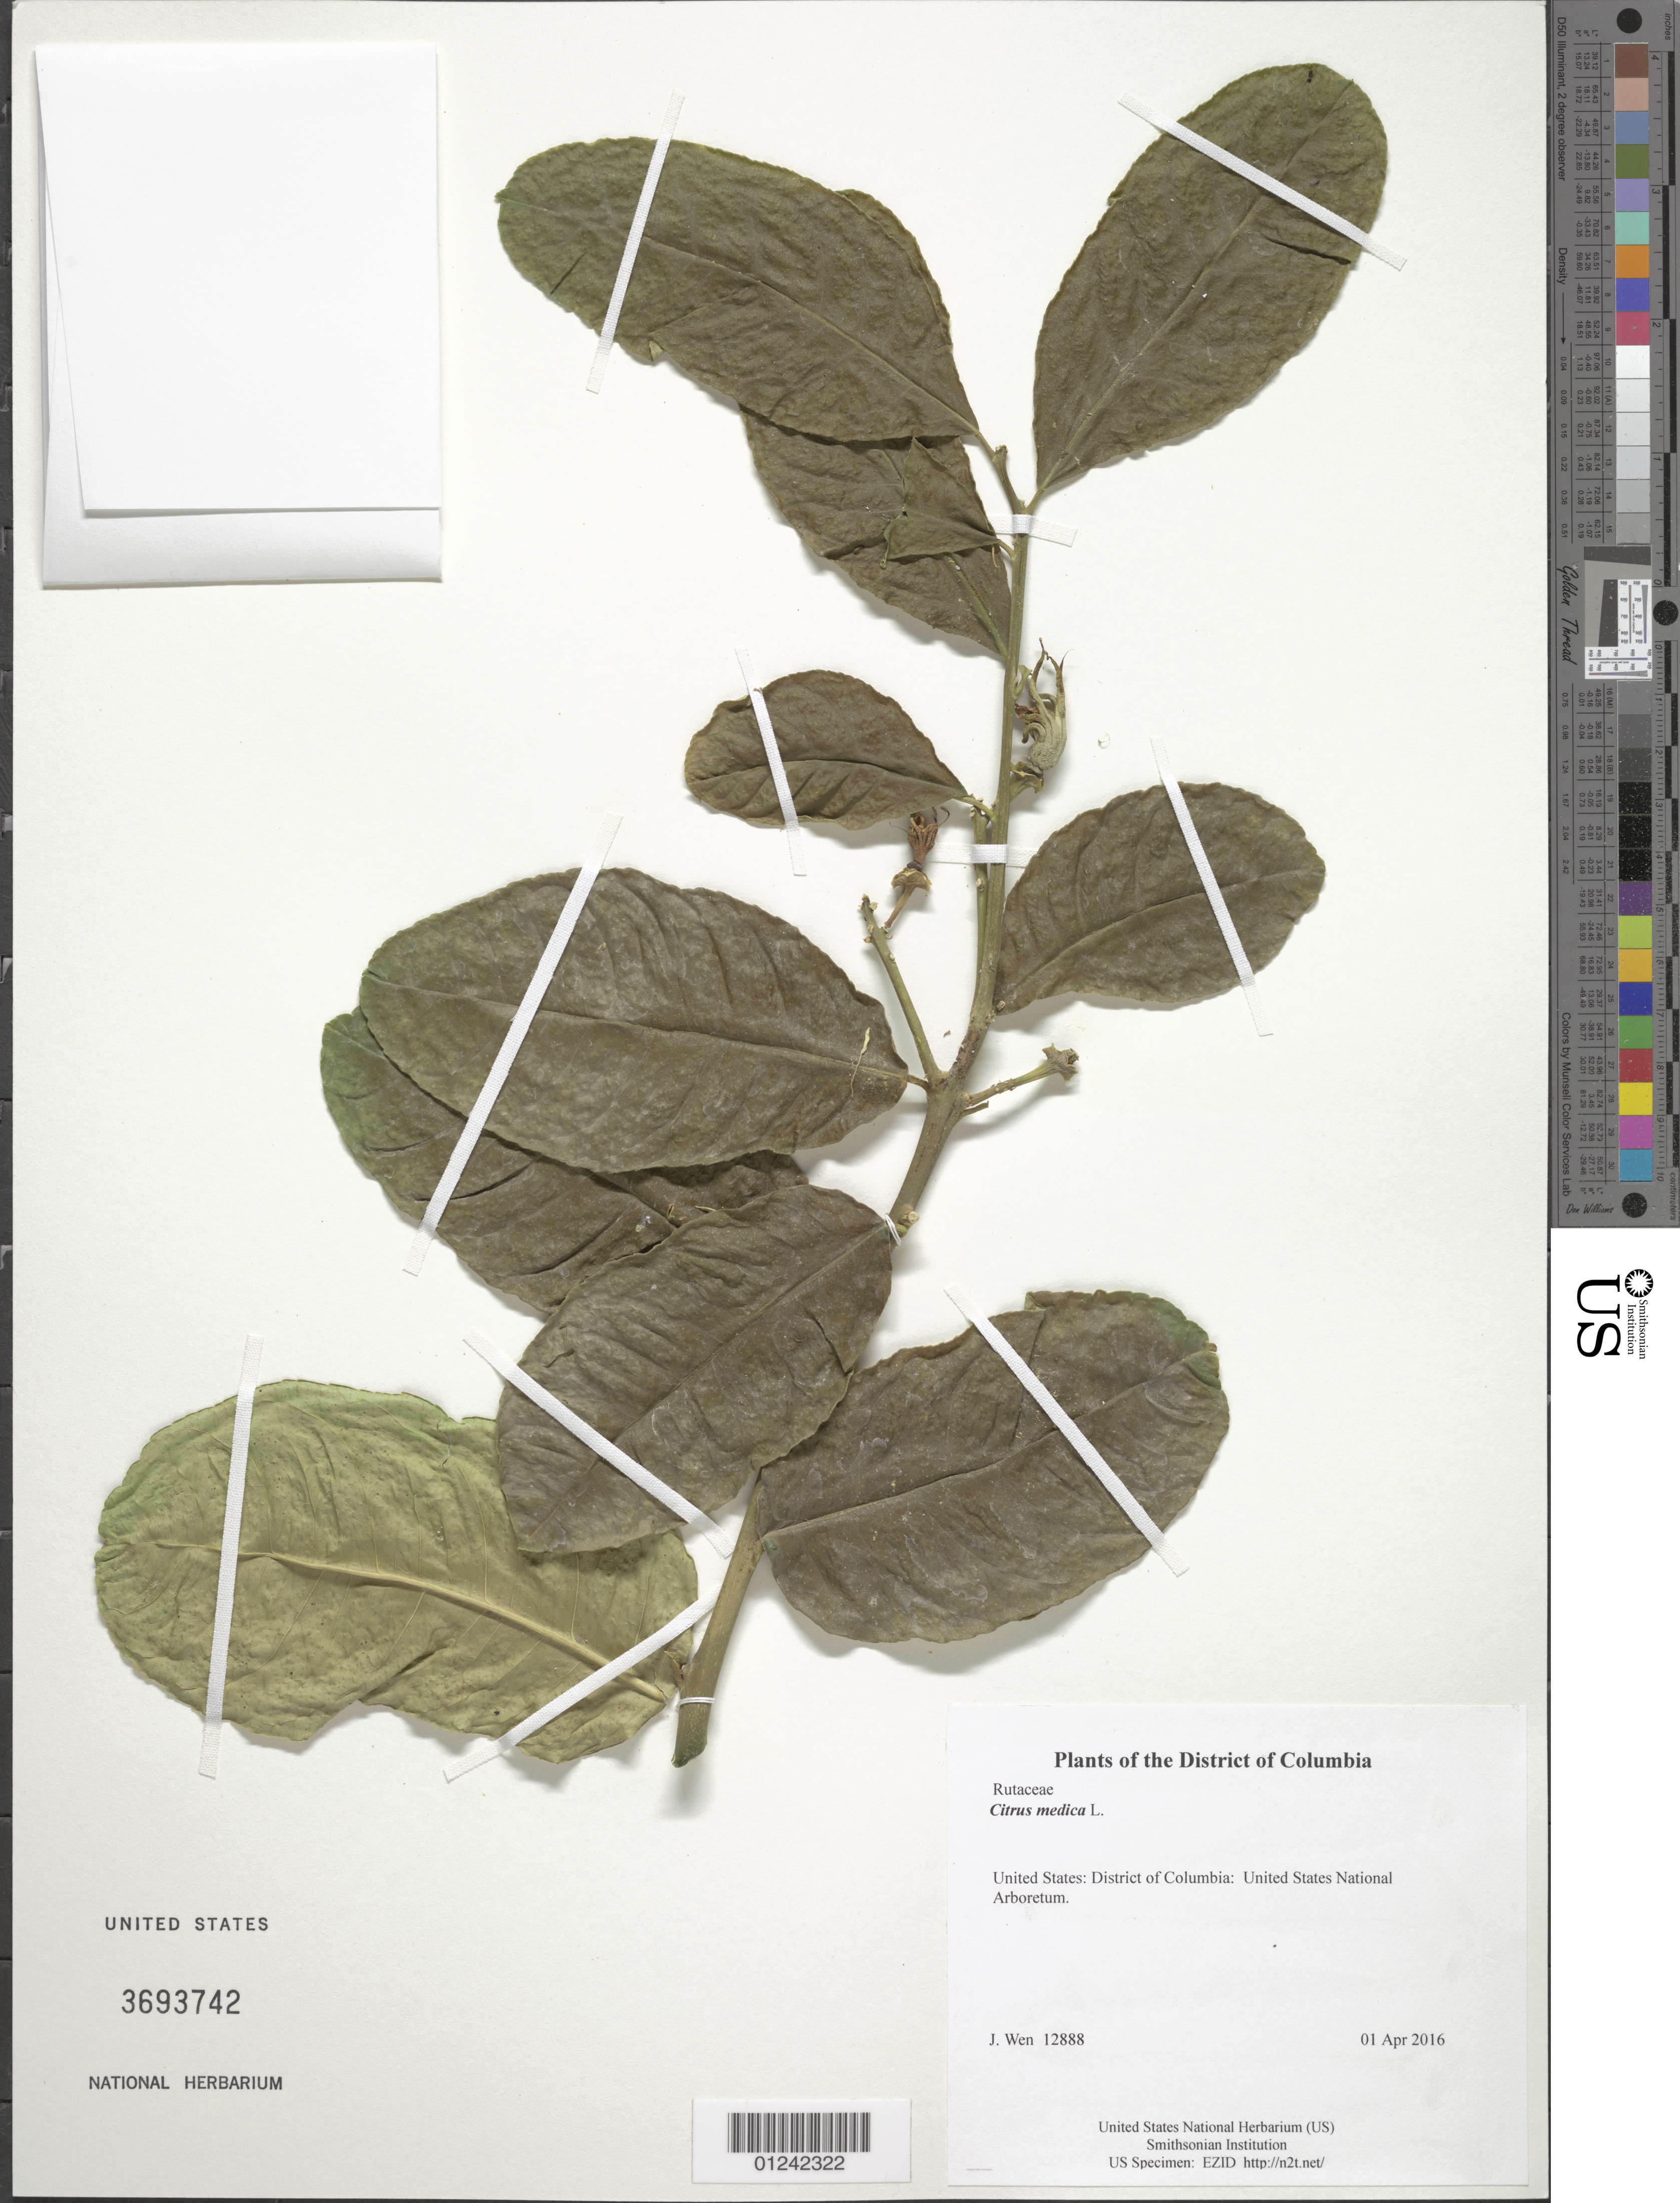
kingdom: Plantae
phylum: Tracheophyta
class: Magnoliopsida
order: Sapindales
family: Rutaceae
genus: Citrus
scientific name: Citrus medica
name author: L.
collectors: J. Wen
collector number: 12888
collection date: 2016-04-01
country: United States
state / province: District of Columbia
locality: United States National Arboretum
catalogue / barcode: US 3693742